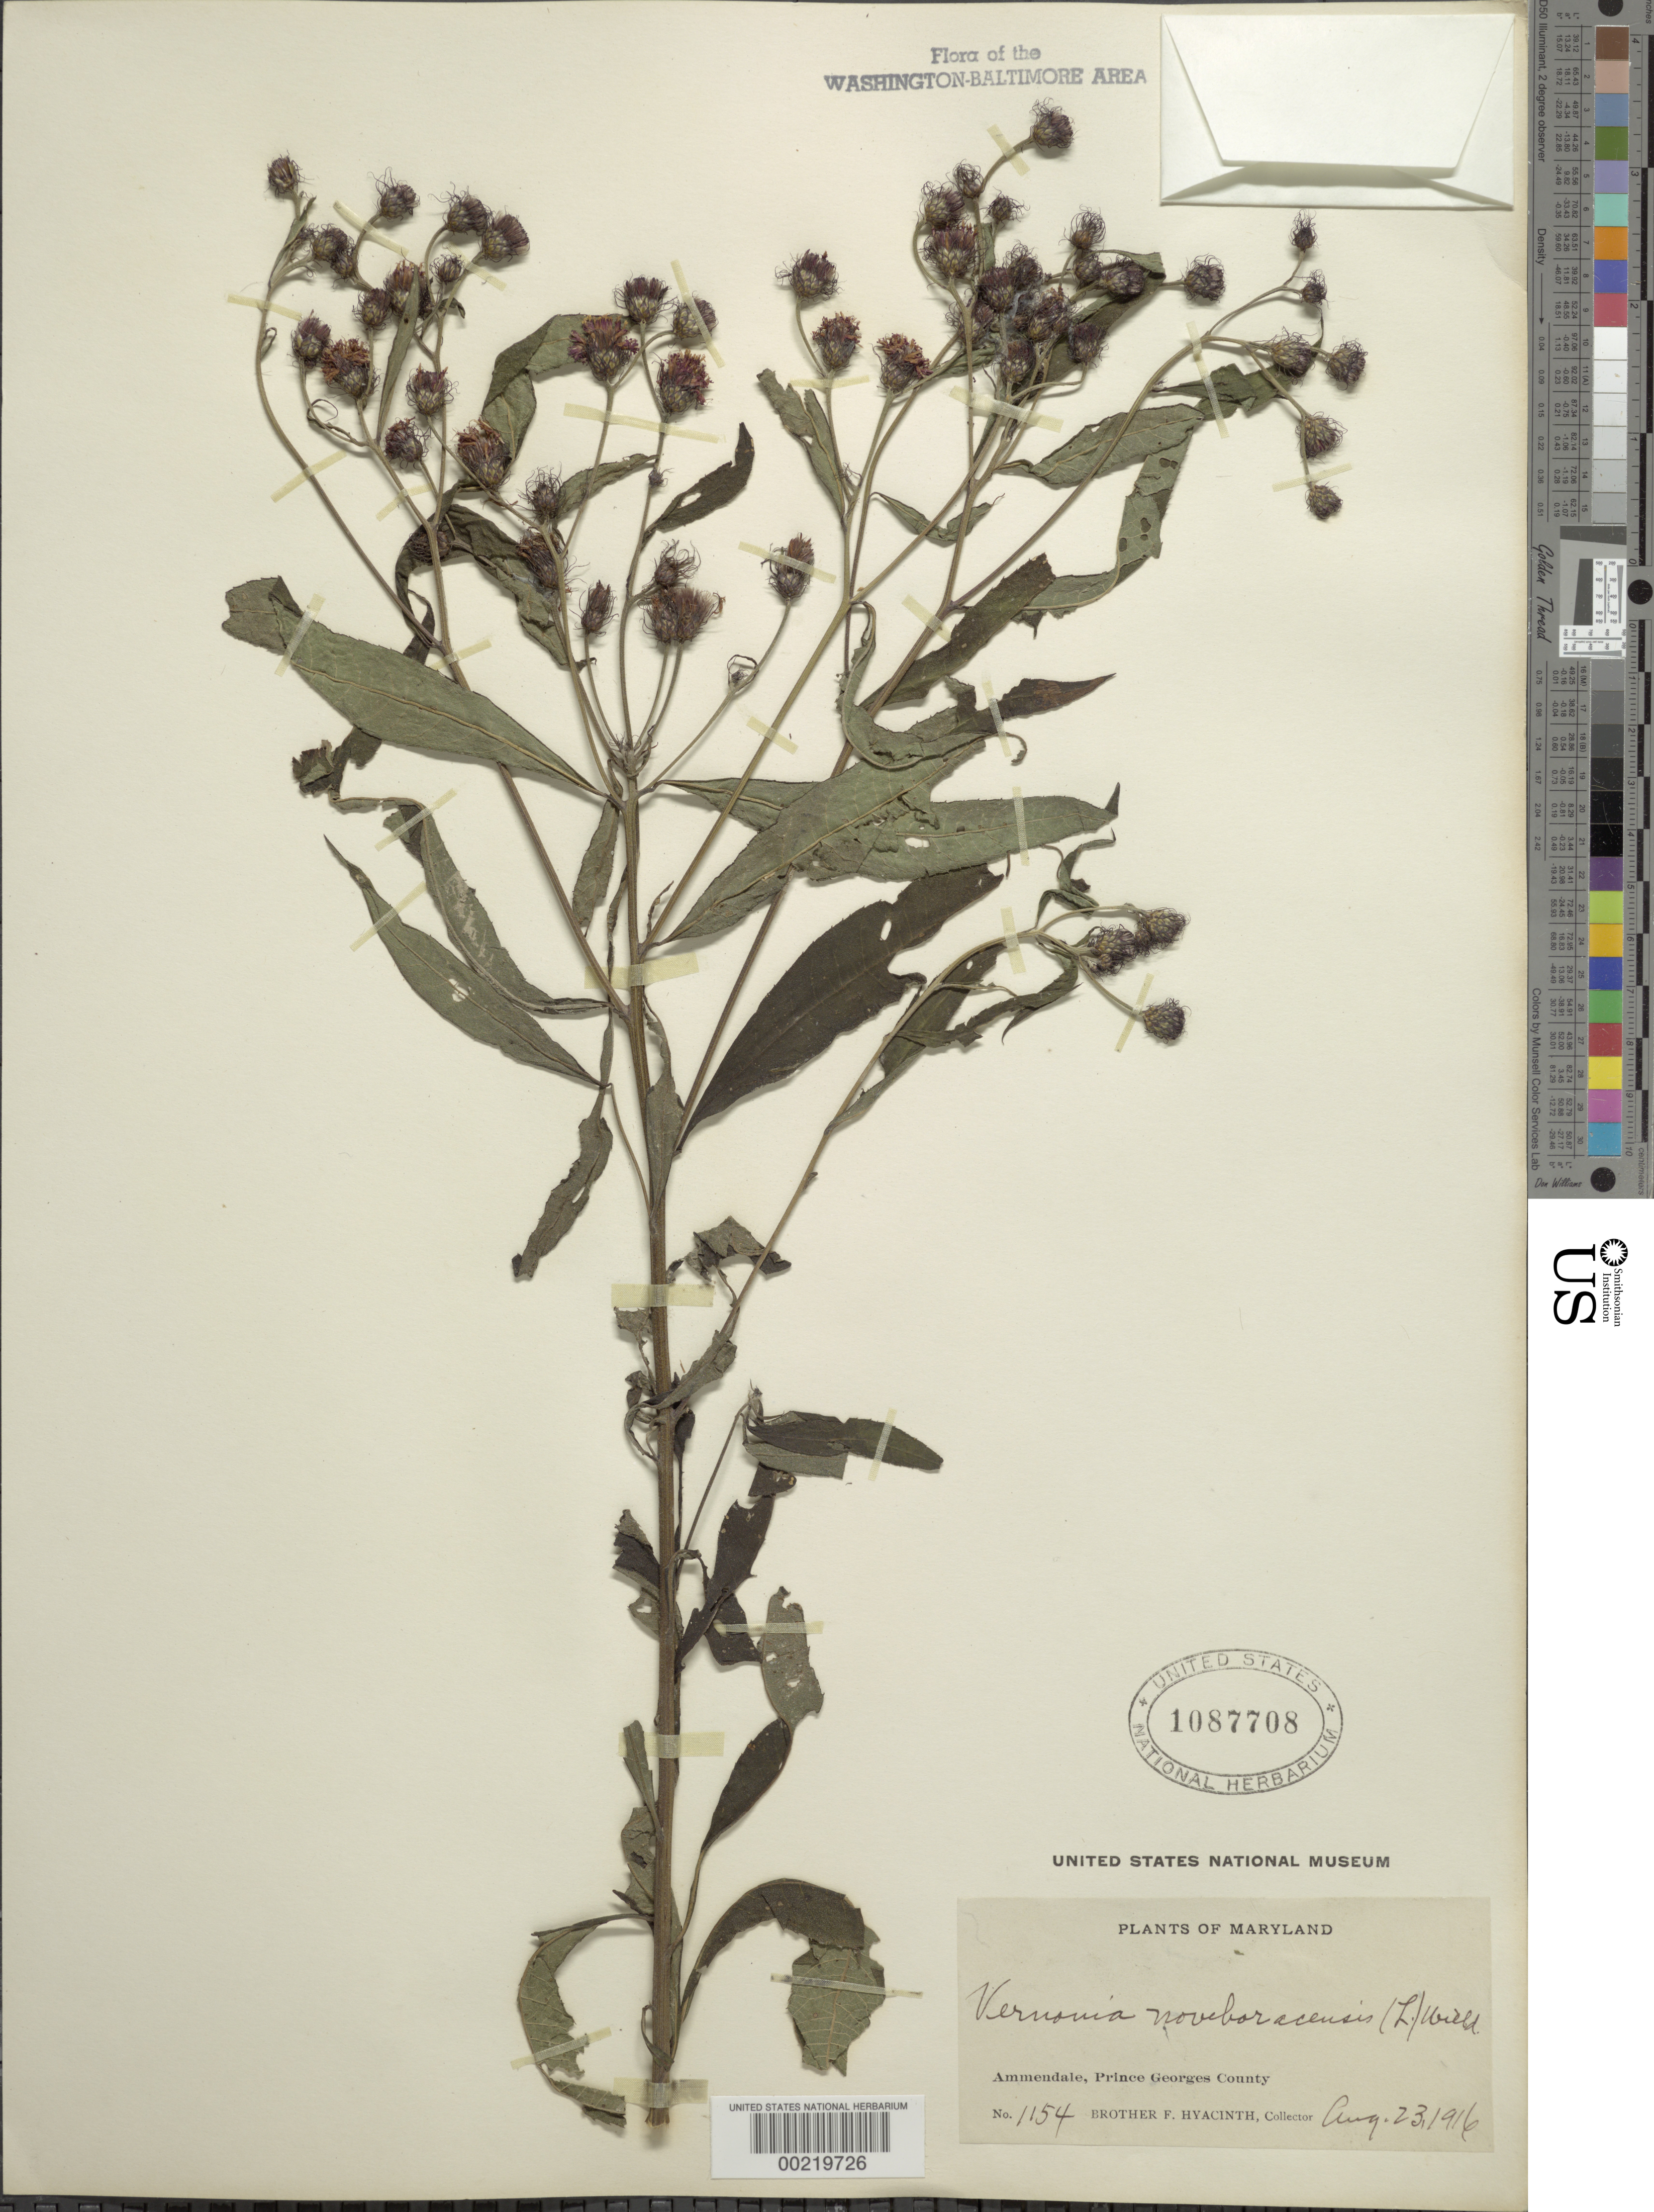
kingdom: Plantae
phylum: Tracheophyta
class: Magnoliopsida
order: Asterales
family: Asteraceae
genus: Vernonia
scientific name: Vernonia noveboracensis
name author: (L.) Michx.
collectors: F. Hyacinth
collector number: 1154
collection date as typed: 23 Aug 1916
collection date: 1916-08-23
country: United States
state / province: Maryland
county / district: Prince George's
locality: Ammendale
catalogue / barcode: US 1087708